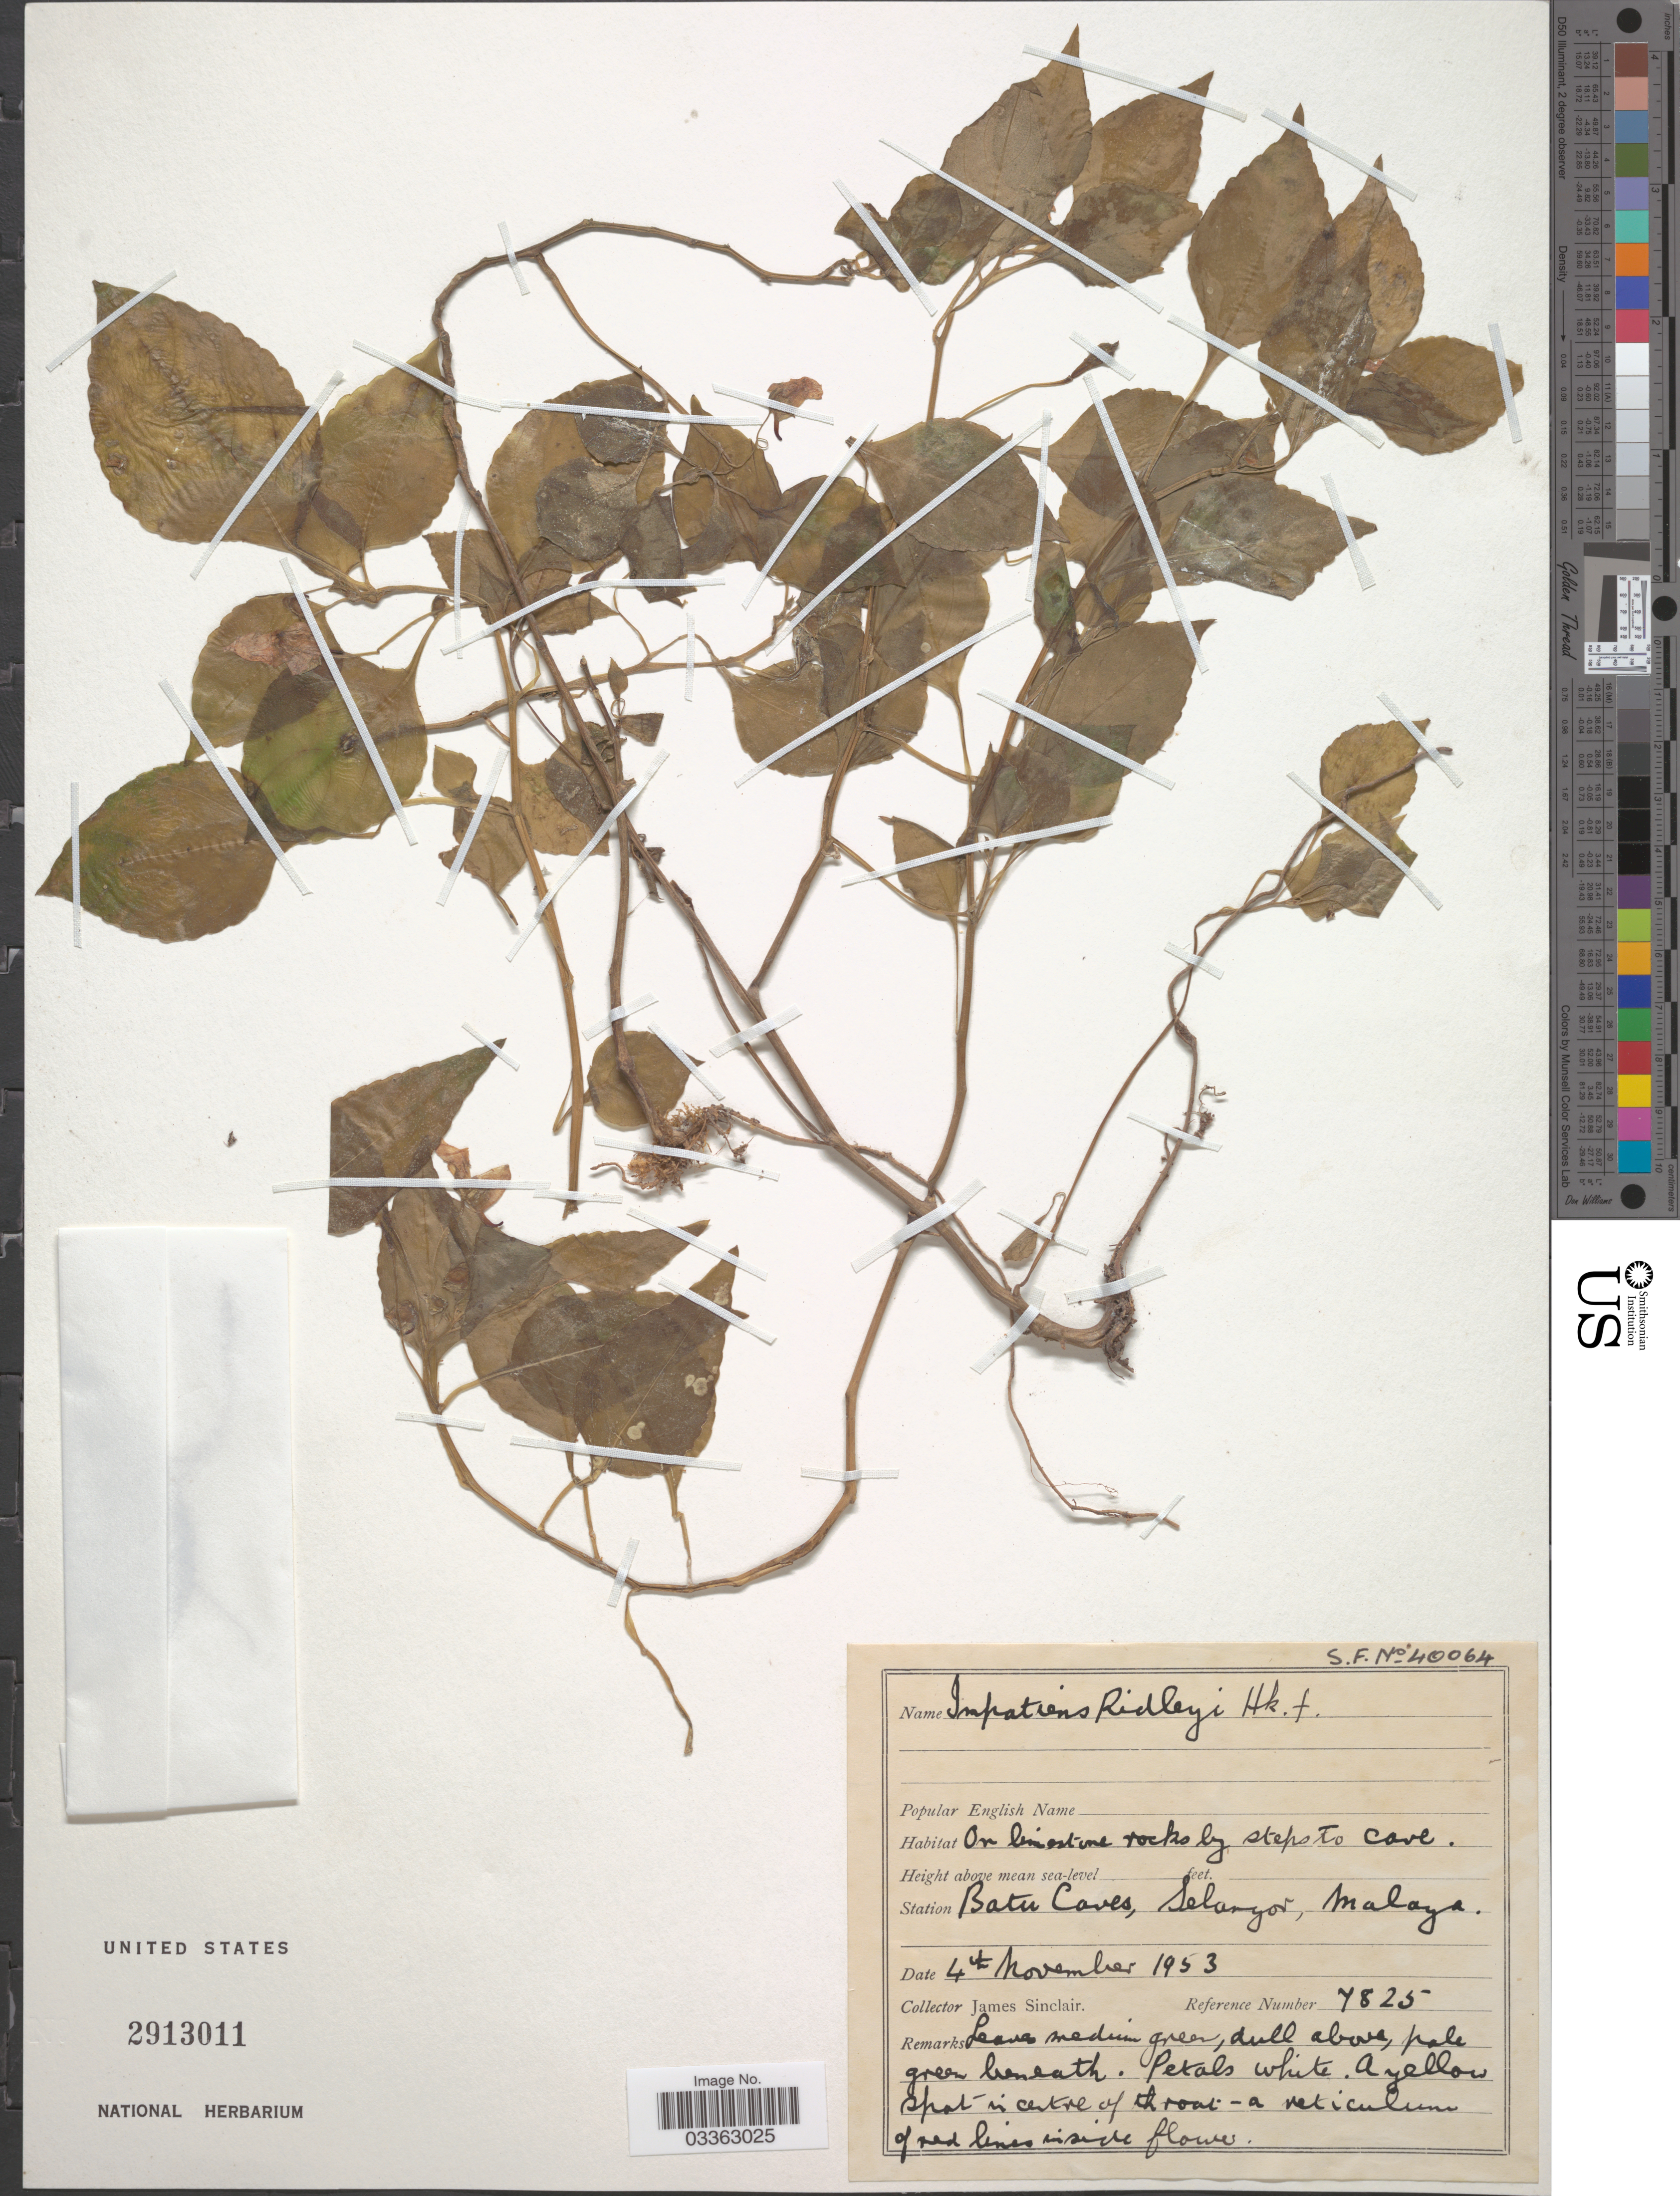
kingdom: Plantae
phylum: Tracheophyta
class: Magnoliopsida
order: Ericales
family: Balsaminaceae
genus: Impatiens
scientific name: Impatiens ridleyi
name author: Hook. f.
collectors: J. Sinclair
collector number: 7825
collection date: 1953-11-04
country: Malaysia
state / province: Selangor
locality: Station Batu Caves, Malaya.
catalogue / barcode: US 2913011